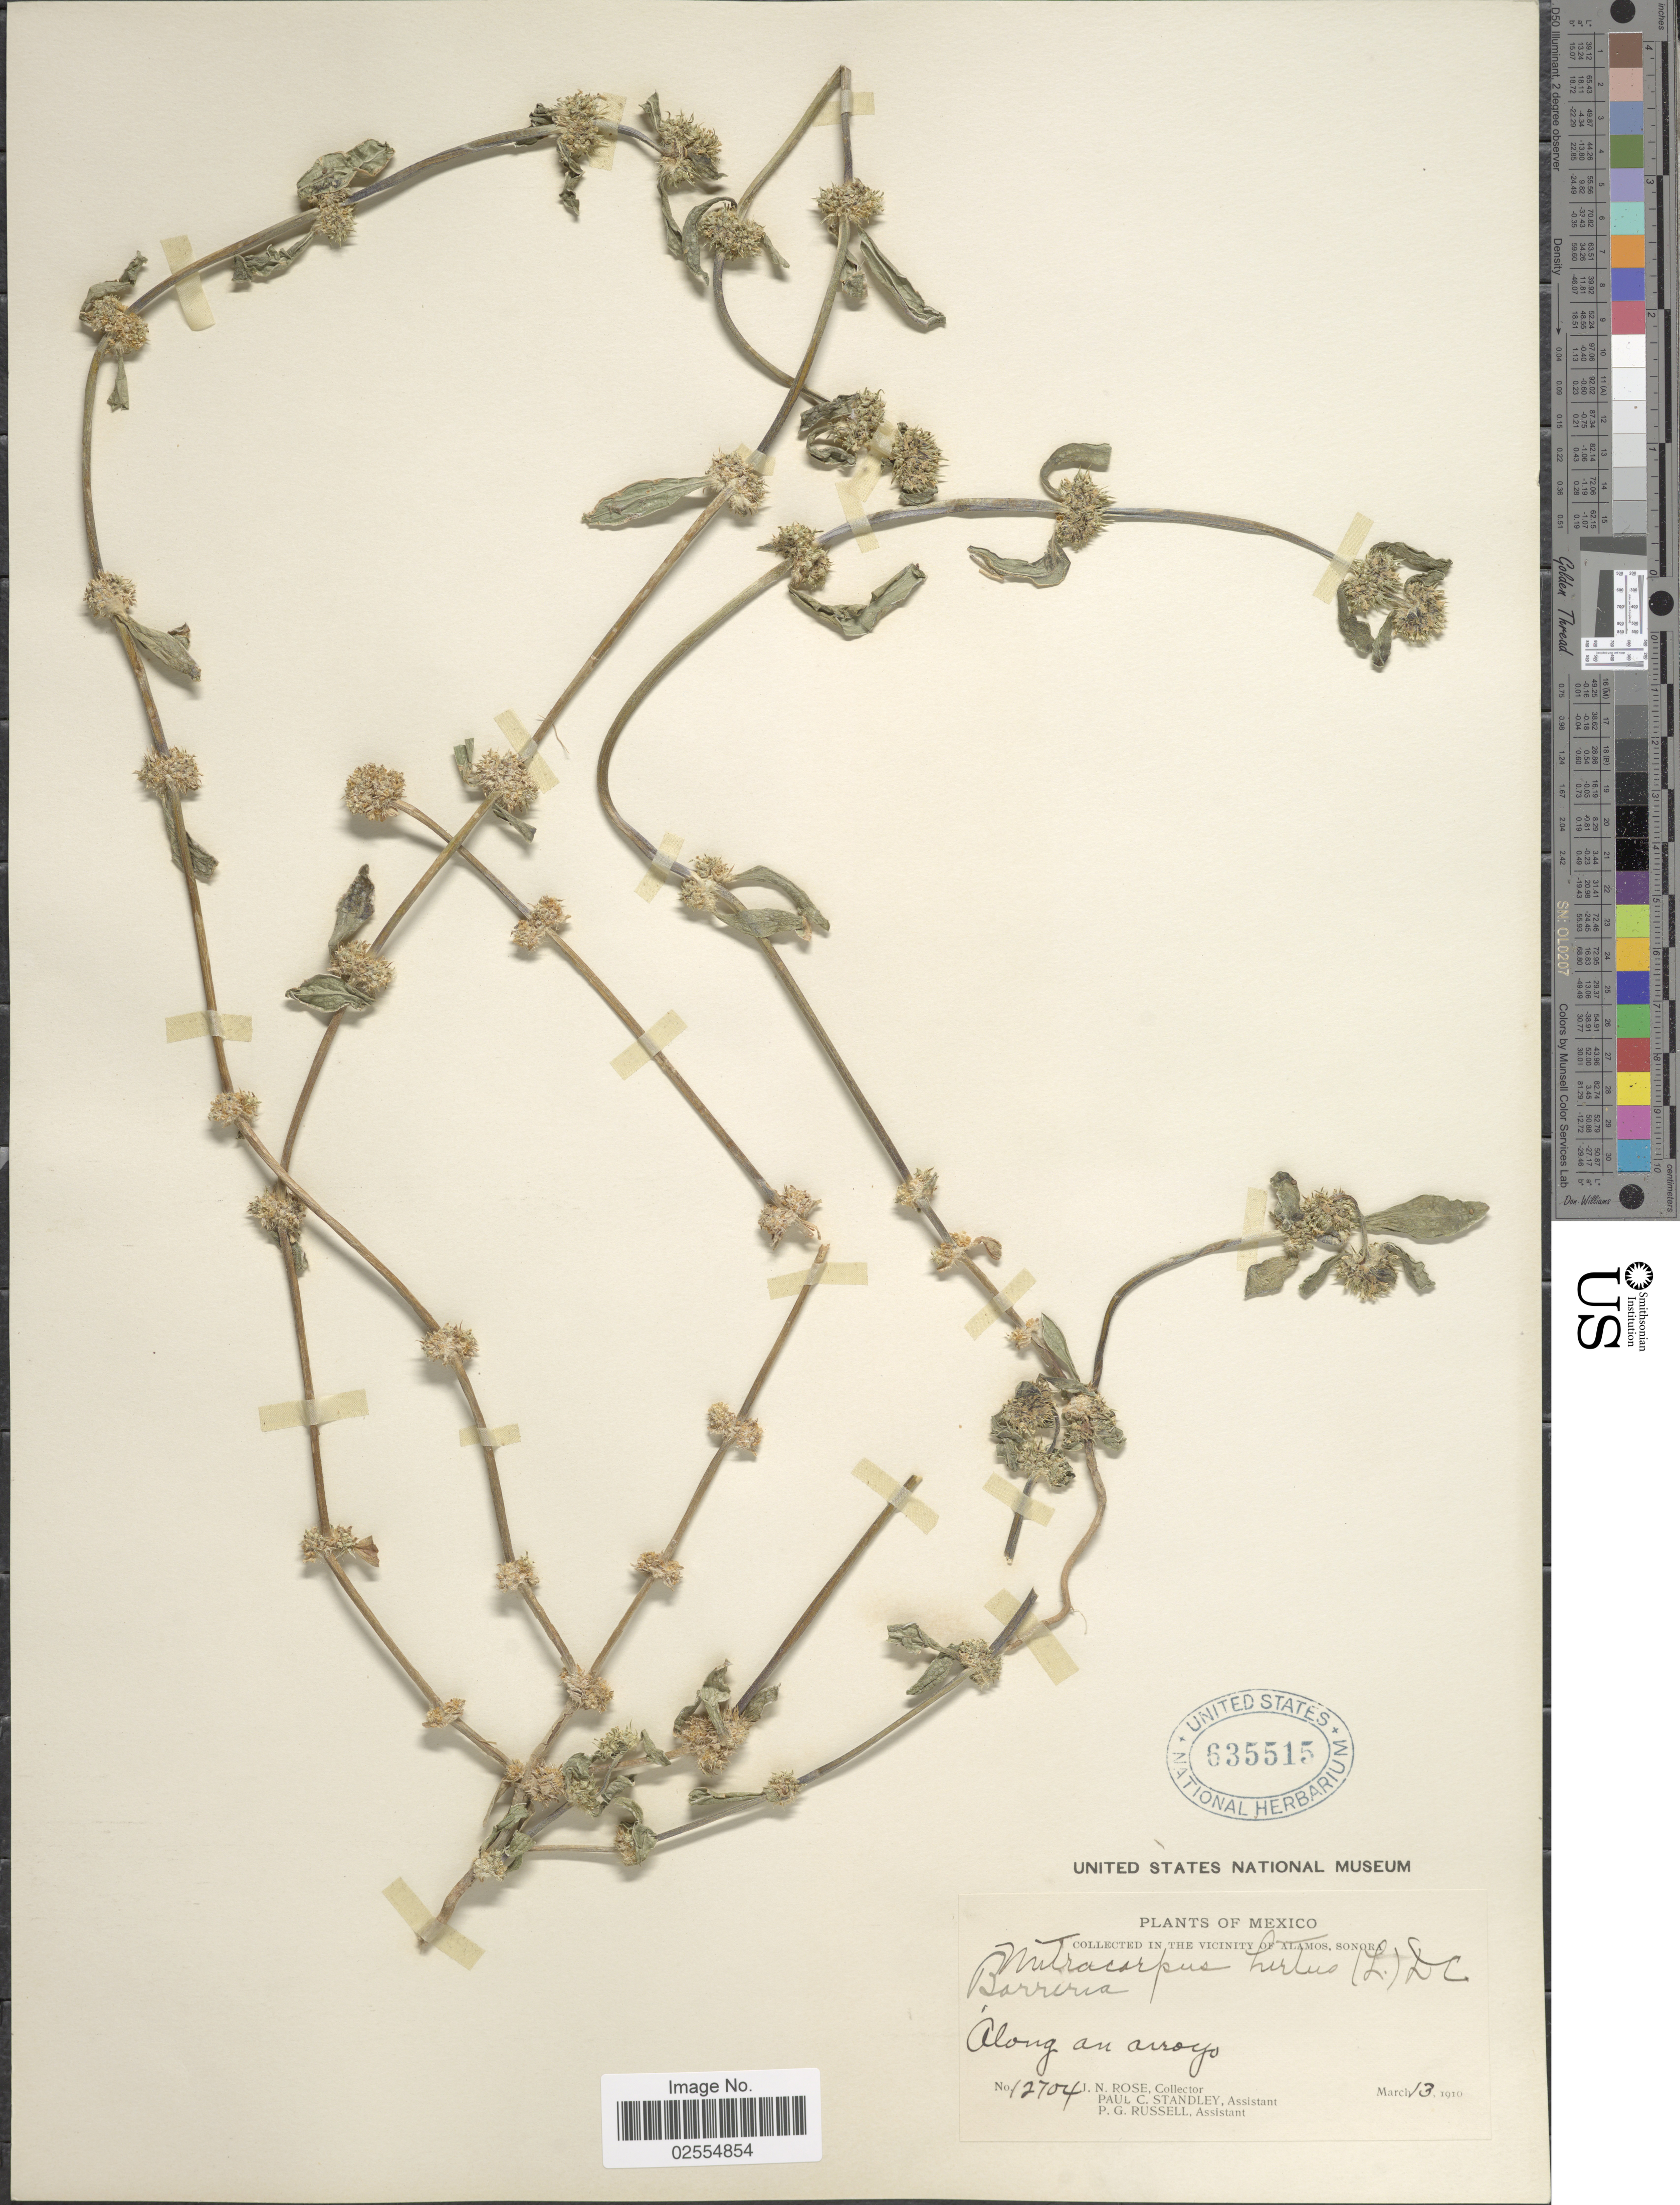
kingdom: Plantae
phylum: Tracheophyta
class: Magnoliopsida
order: Gentianales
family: Rubiaceae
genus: Mitracarpus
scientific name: Mitracarpus hirtus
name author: (L.) DC.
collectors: J. N. Rose, P. C. Standley & P. G. Russell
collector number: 12704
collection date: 1910-03-13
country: Mexico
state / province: Sonora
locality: Vicinity of Alamos. Along an arroyo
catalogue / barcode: US 635515